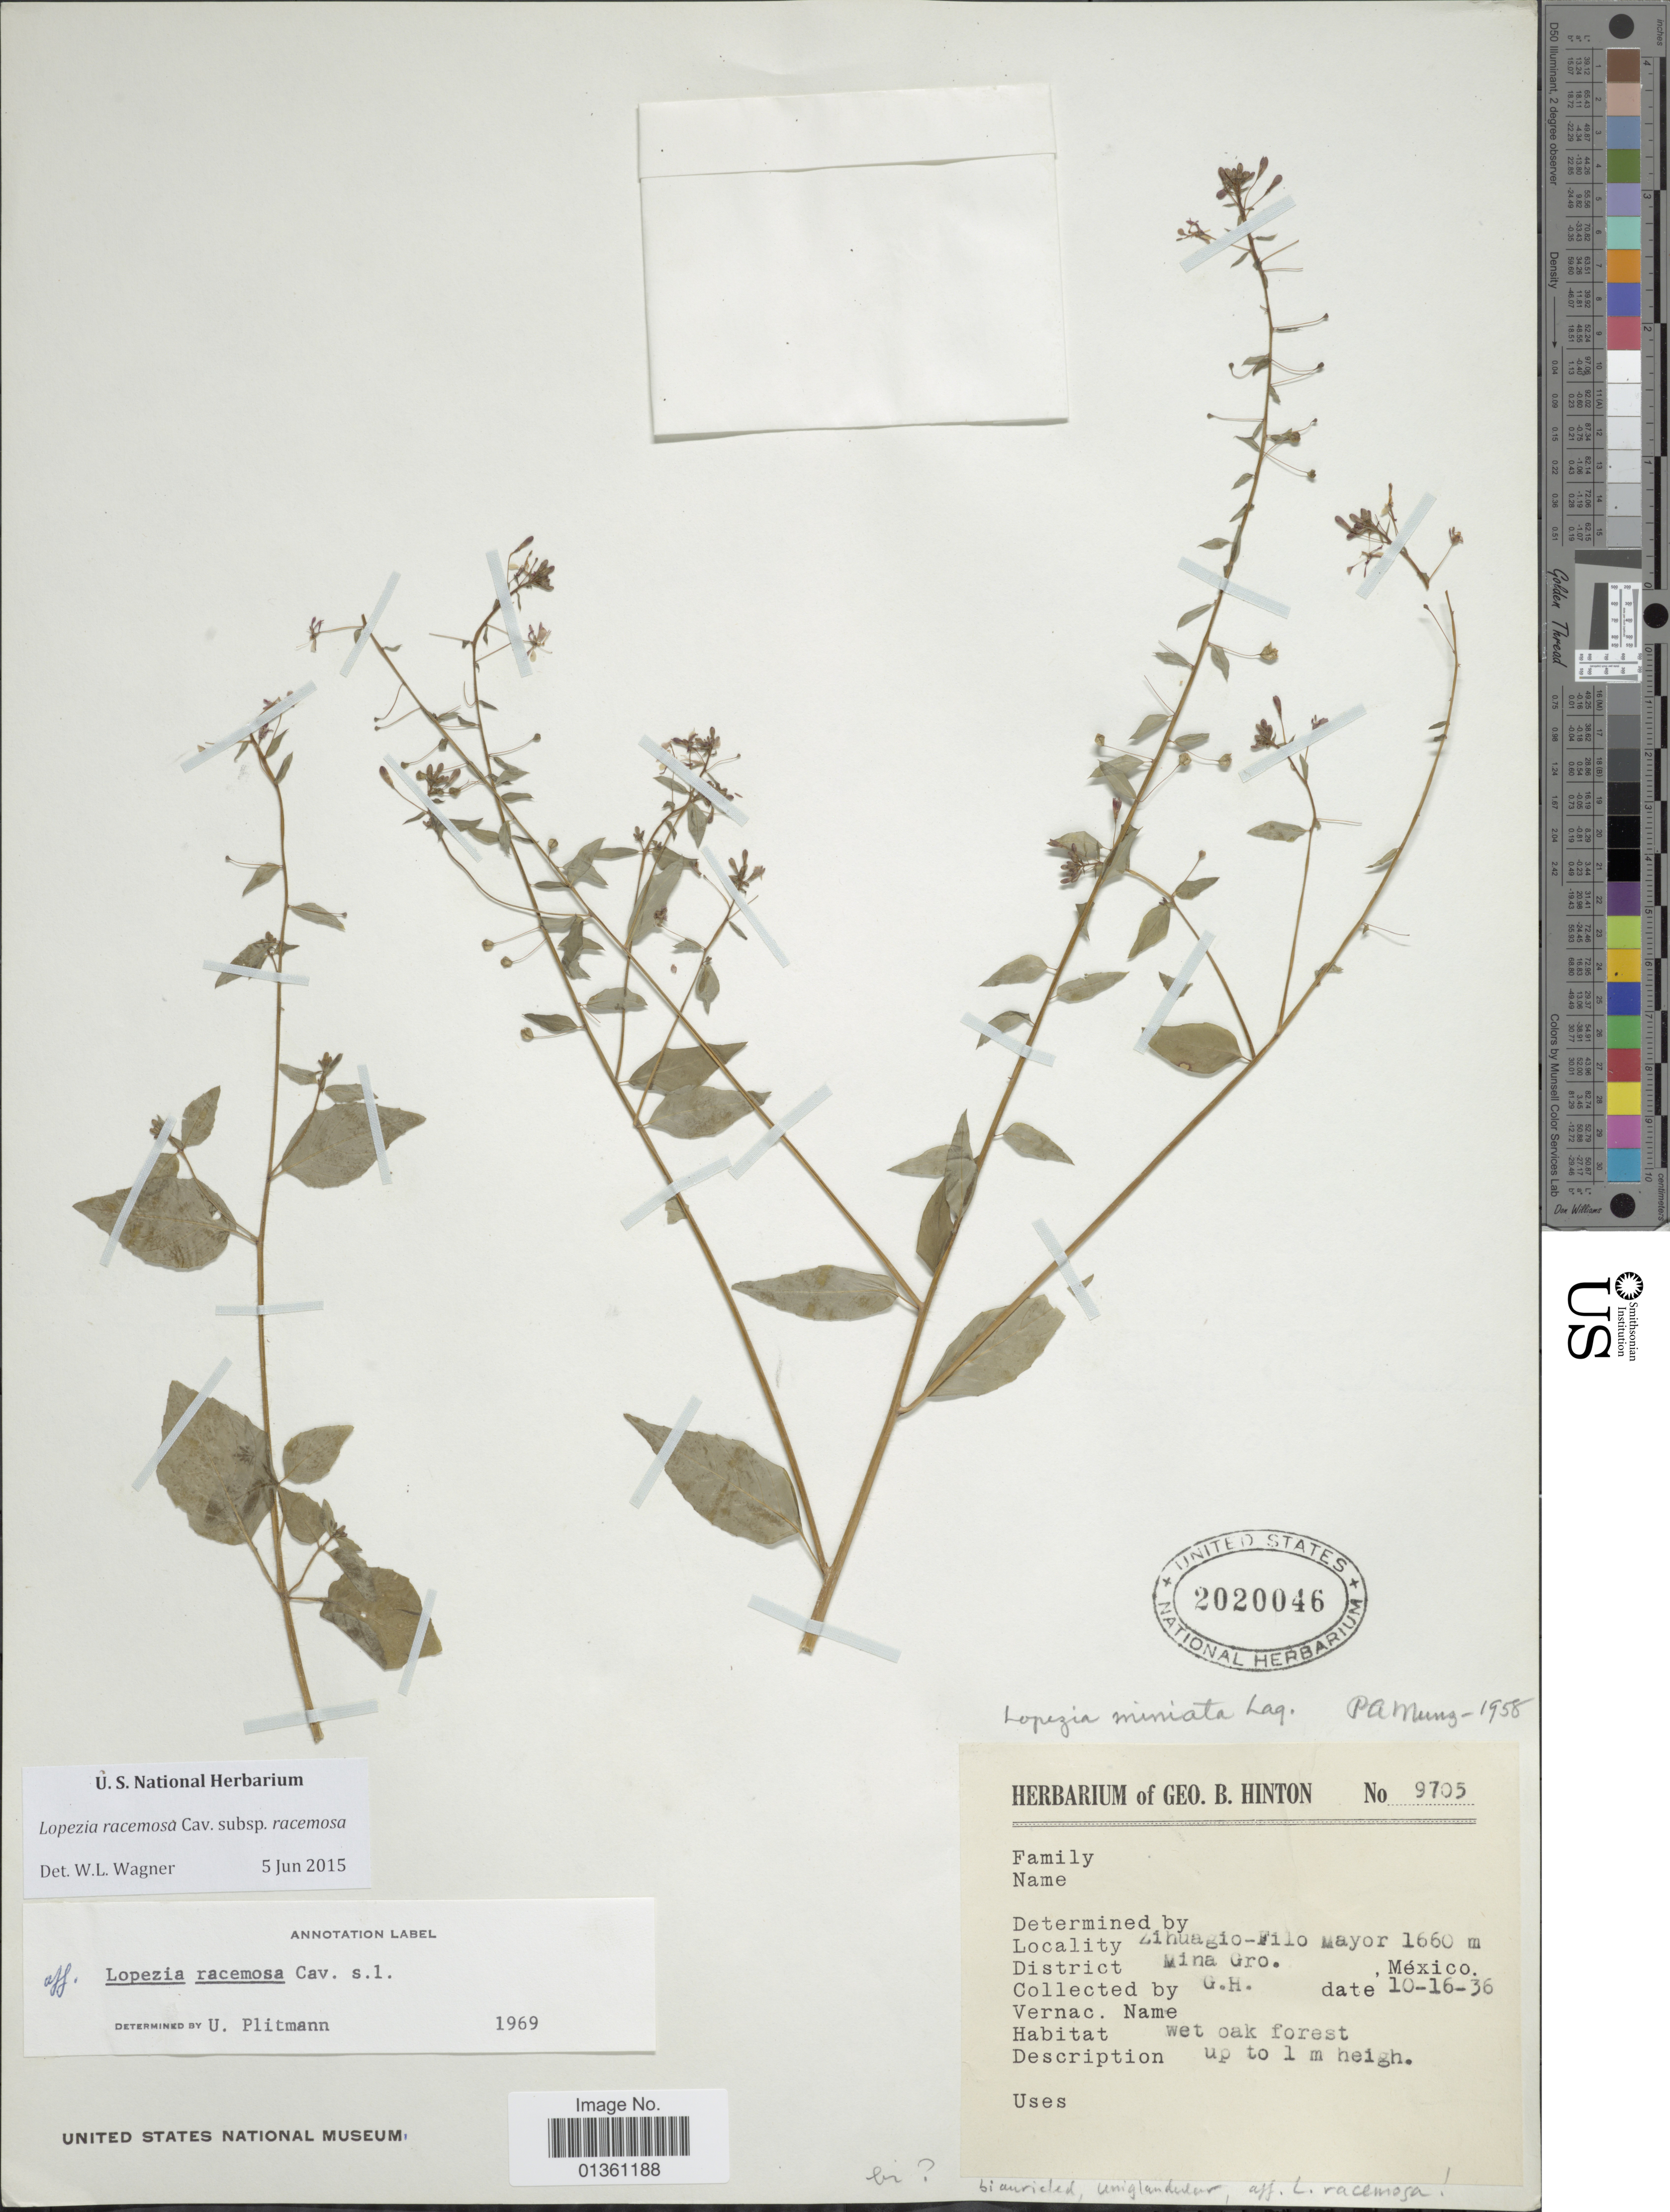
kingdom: Plantae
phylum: Tracheophyta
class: Magnoliopsida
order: Myrtales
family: Onagraceae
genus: Lopezia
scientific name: Lopezia racemosa subsp. racemosa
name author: Cav.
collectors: G. B. Hinton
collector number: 9705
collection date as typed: Transcribed d/m/y: 16/10/36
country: Mexico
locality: Zihuagio - Filo Mayor. District Mina Gro.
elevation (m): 1660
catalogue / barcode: US 2020046